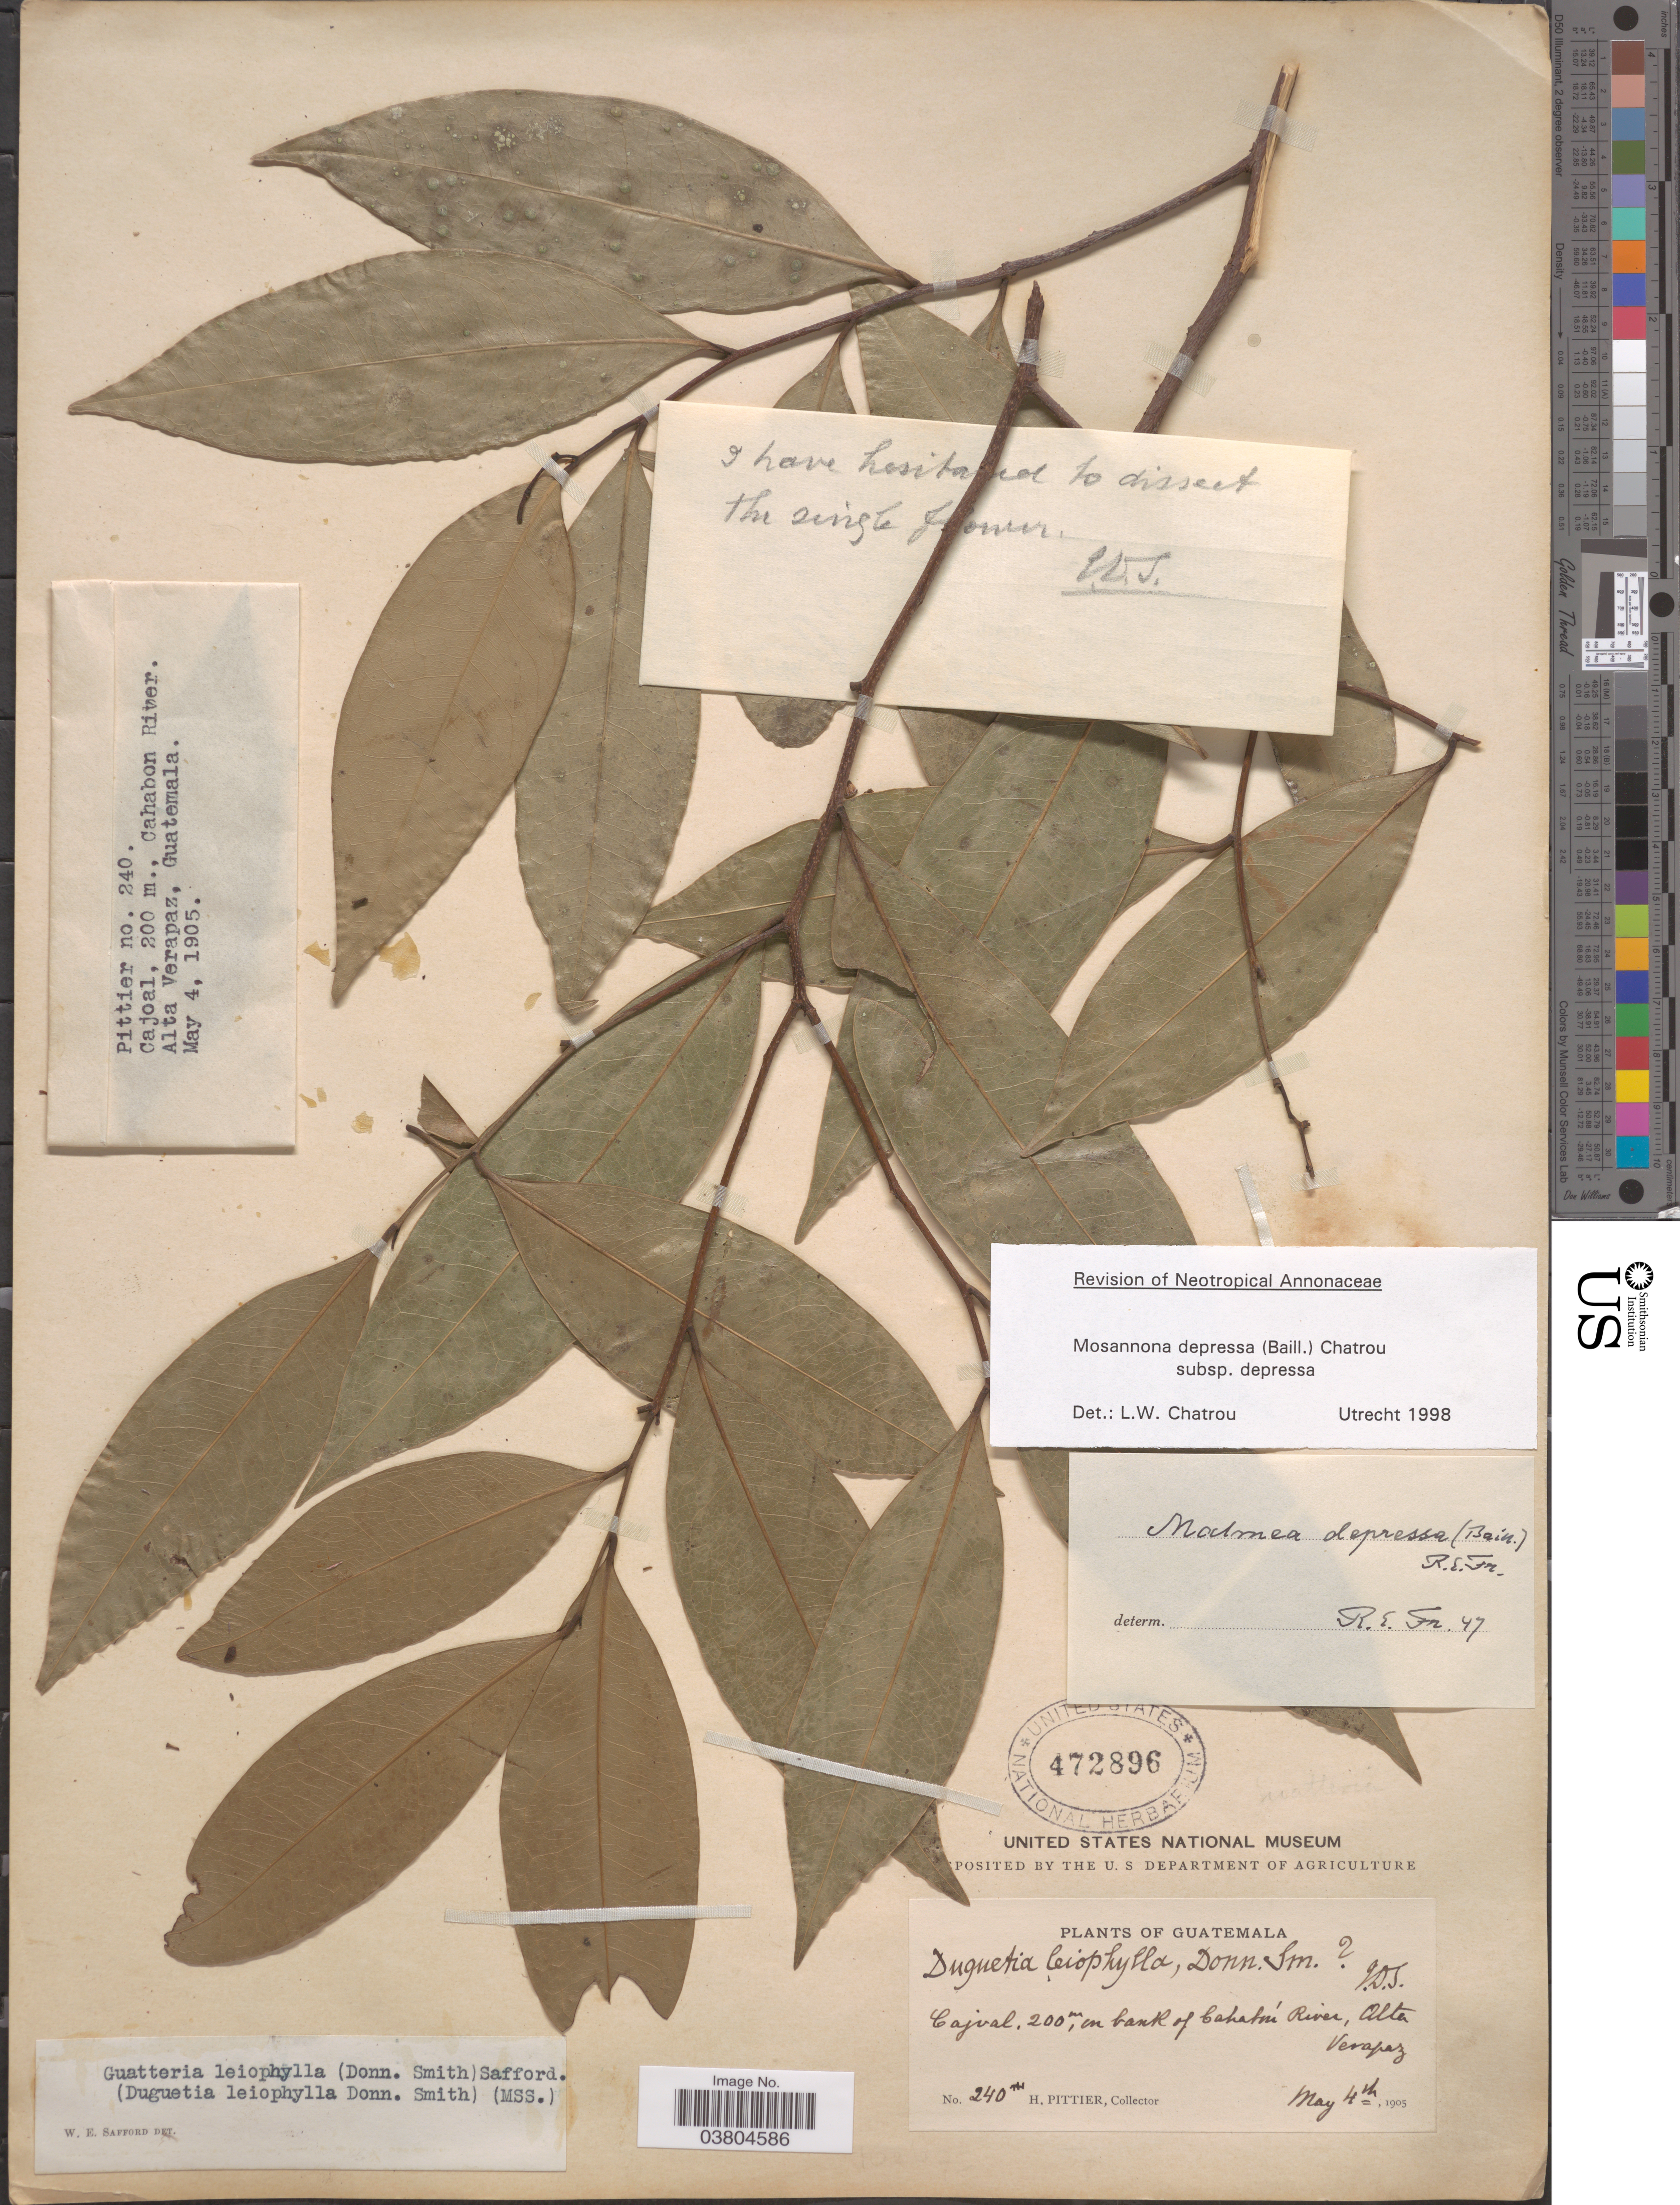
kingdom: Plantae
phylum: Tracheophyta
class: Magnoliopsida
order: Magnoliales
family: Annonaceae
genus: Mosannona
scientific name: Mosannona depressa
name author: (Baill.) Chatrou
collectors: H. F. Pittier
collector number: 240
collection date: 1905-05-04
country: Guatemala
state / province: Alta Verapaz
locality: Cajval, 200m, in bank of Cahabon River.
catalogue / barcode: US 472896